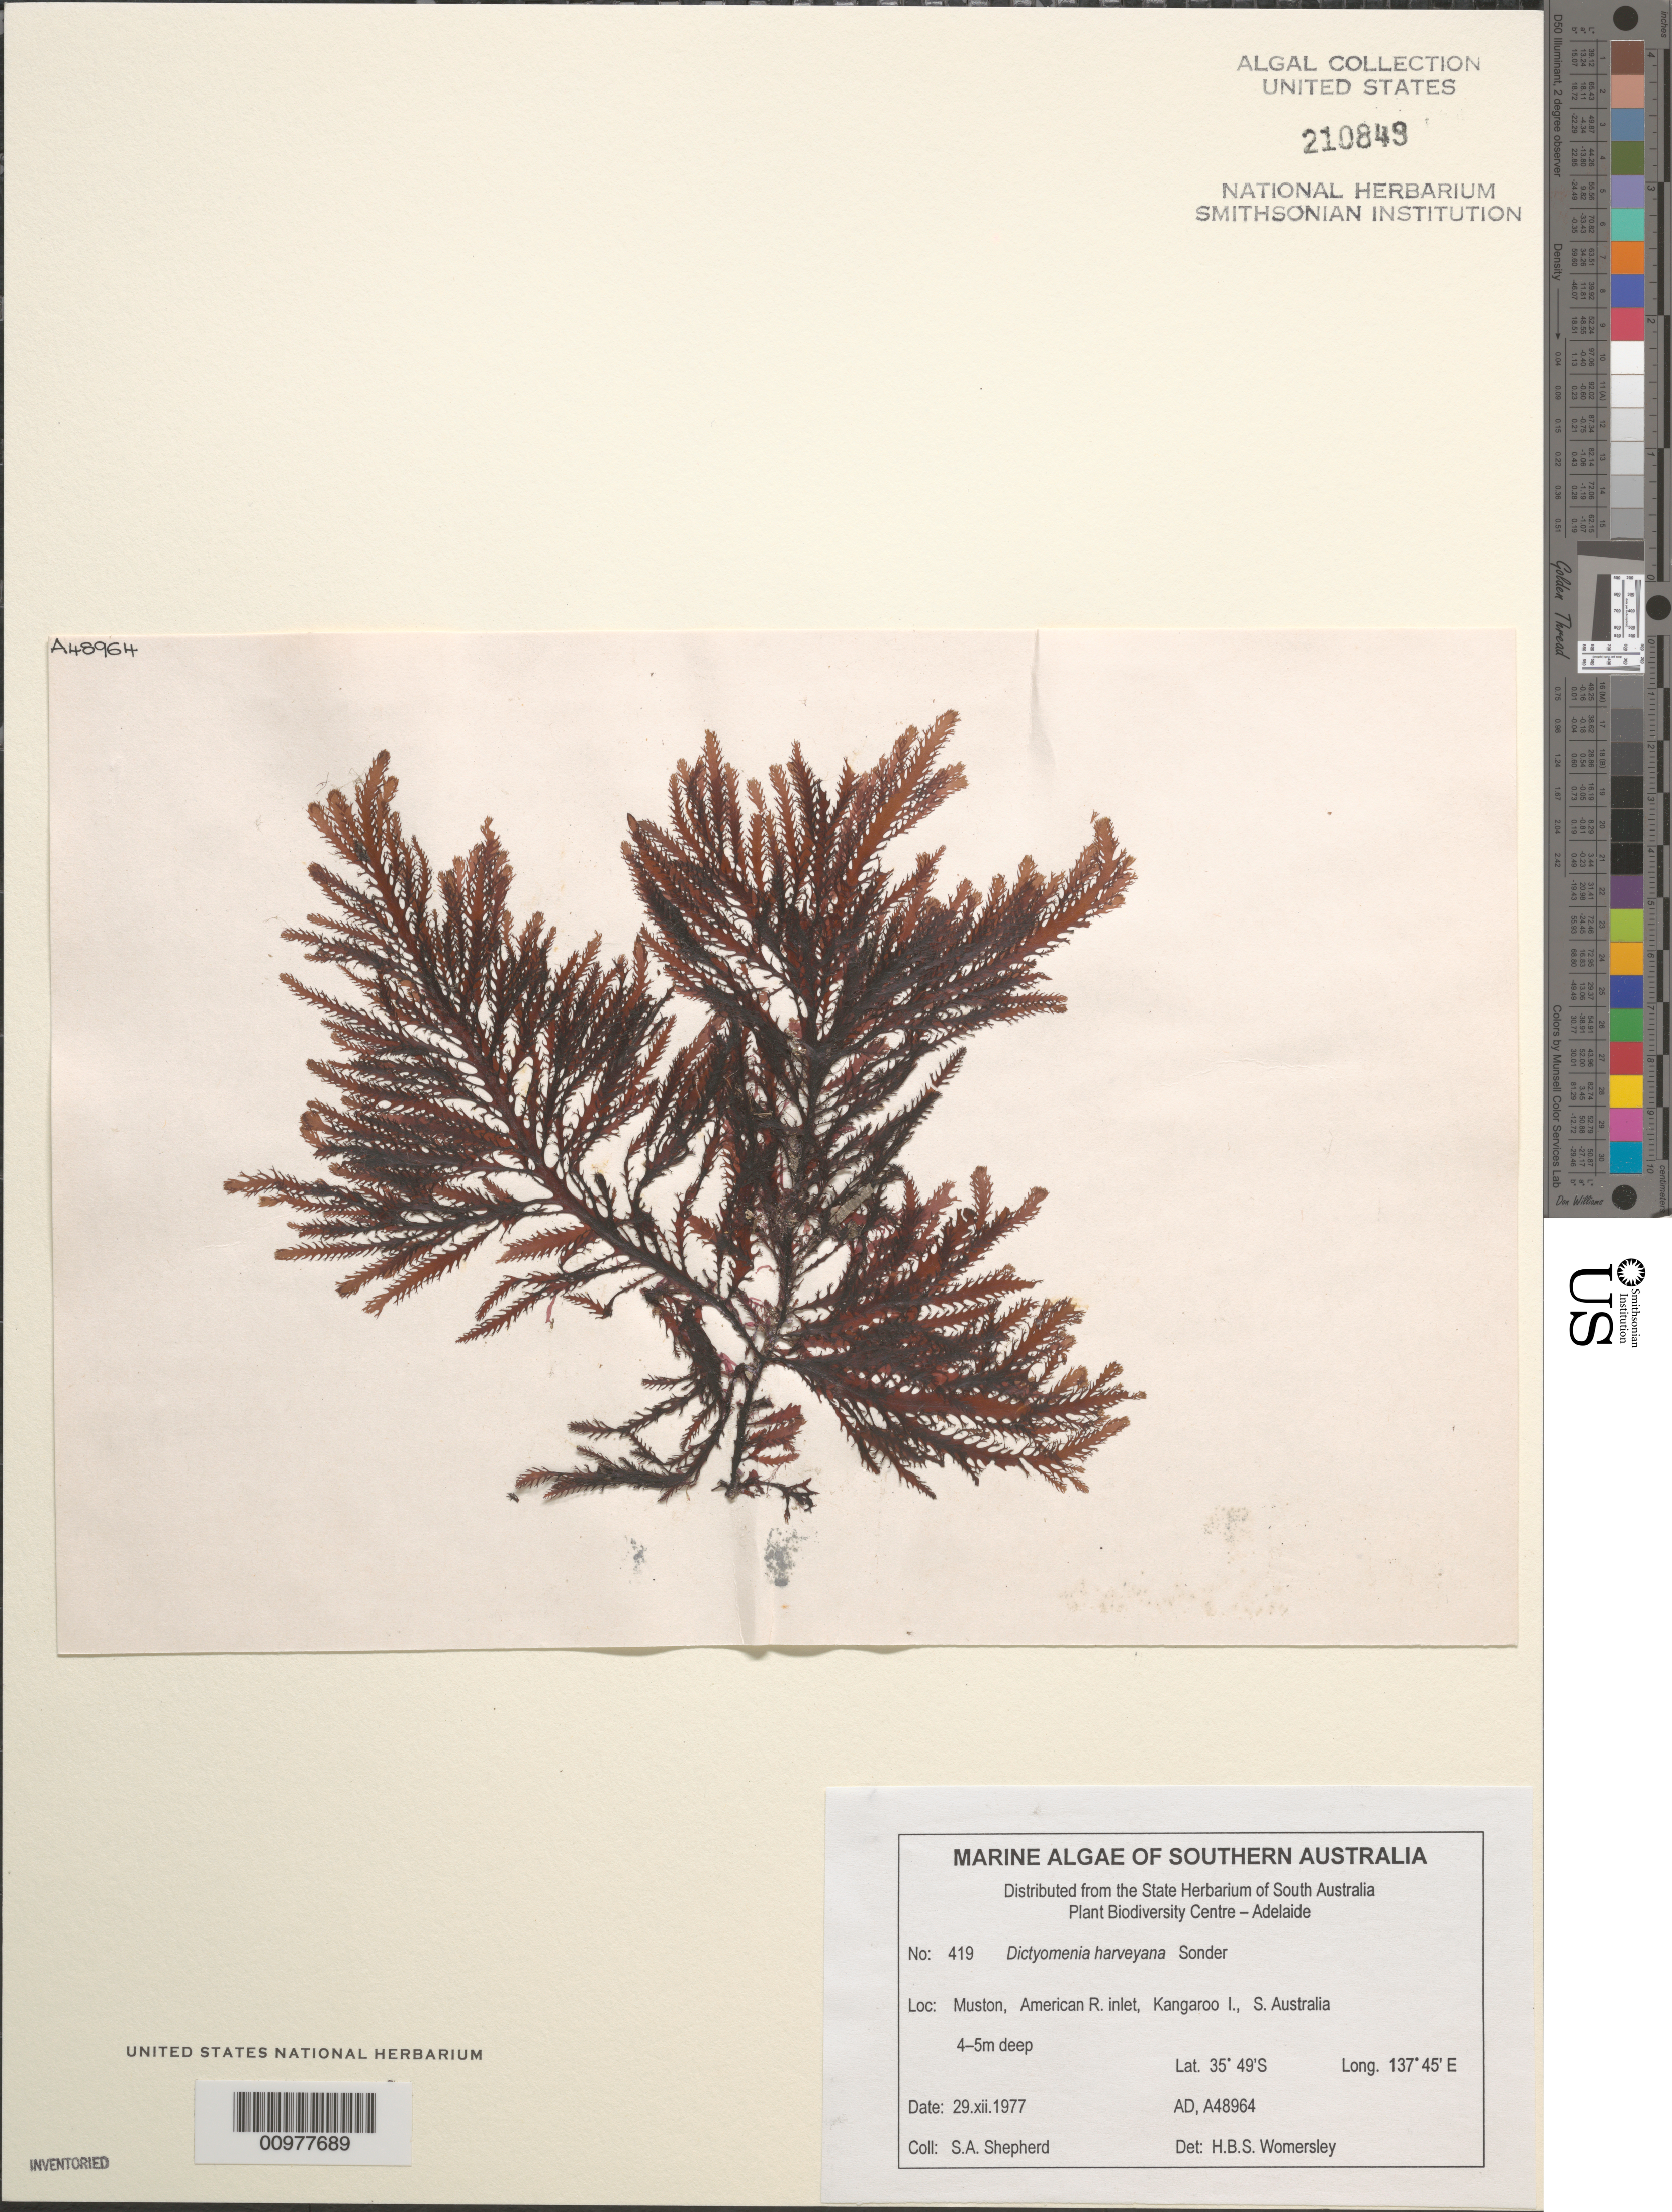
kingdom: Plantae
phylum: Rhodophyta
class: Florideophyceae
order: Ceramiales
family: Rhodomelaceae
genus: Dictyomenia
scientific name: Dictyomenia harveyana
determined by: Womersley, H. B. S.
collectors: S. Shepherd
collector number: AD A48964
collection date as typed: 29 Dec 1977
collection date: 1977-12-29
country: Australia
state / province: South Australia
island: Kangaroo Island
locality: Muston, American River Inlet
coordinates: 35 49'S, 137 45'E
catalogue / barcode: US 210849